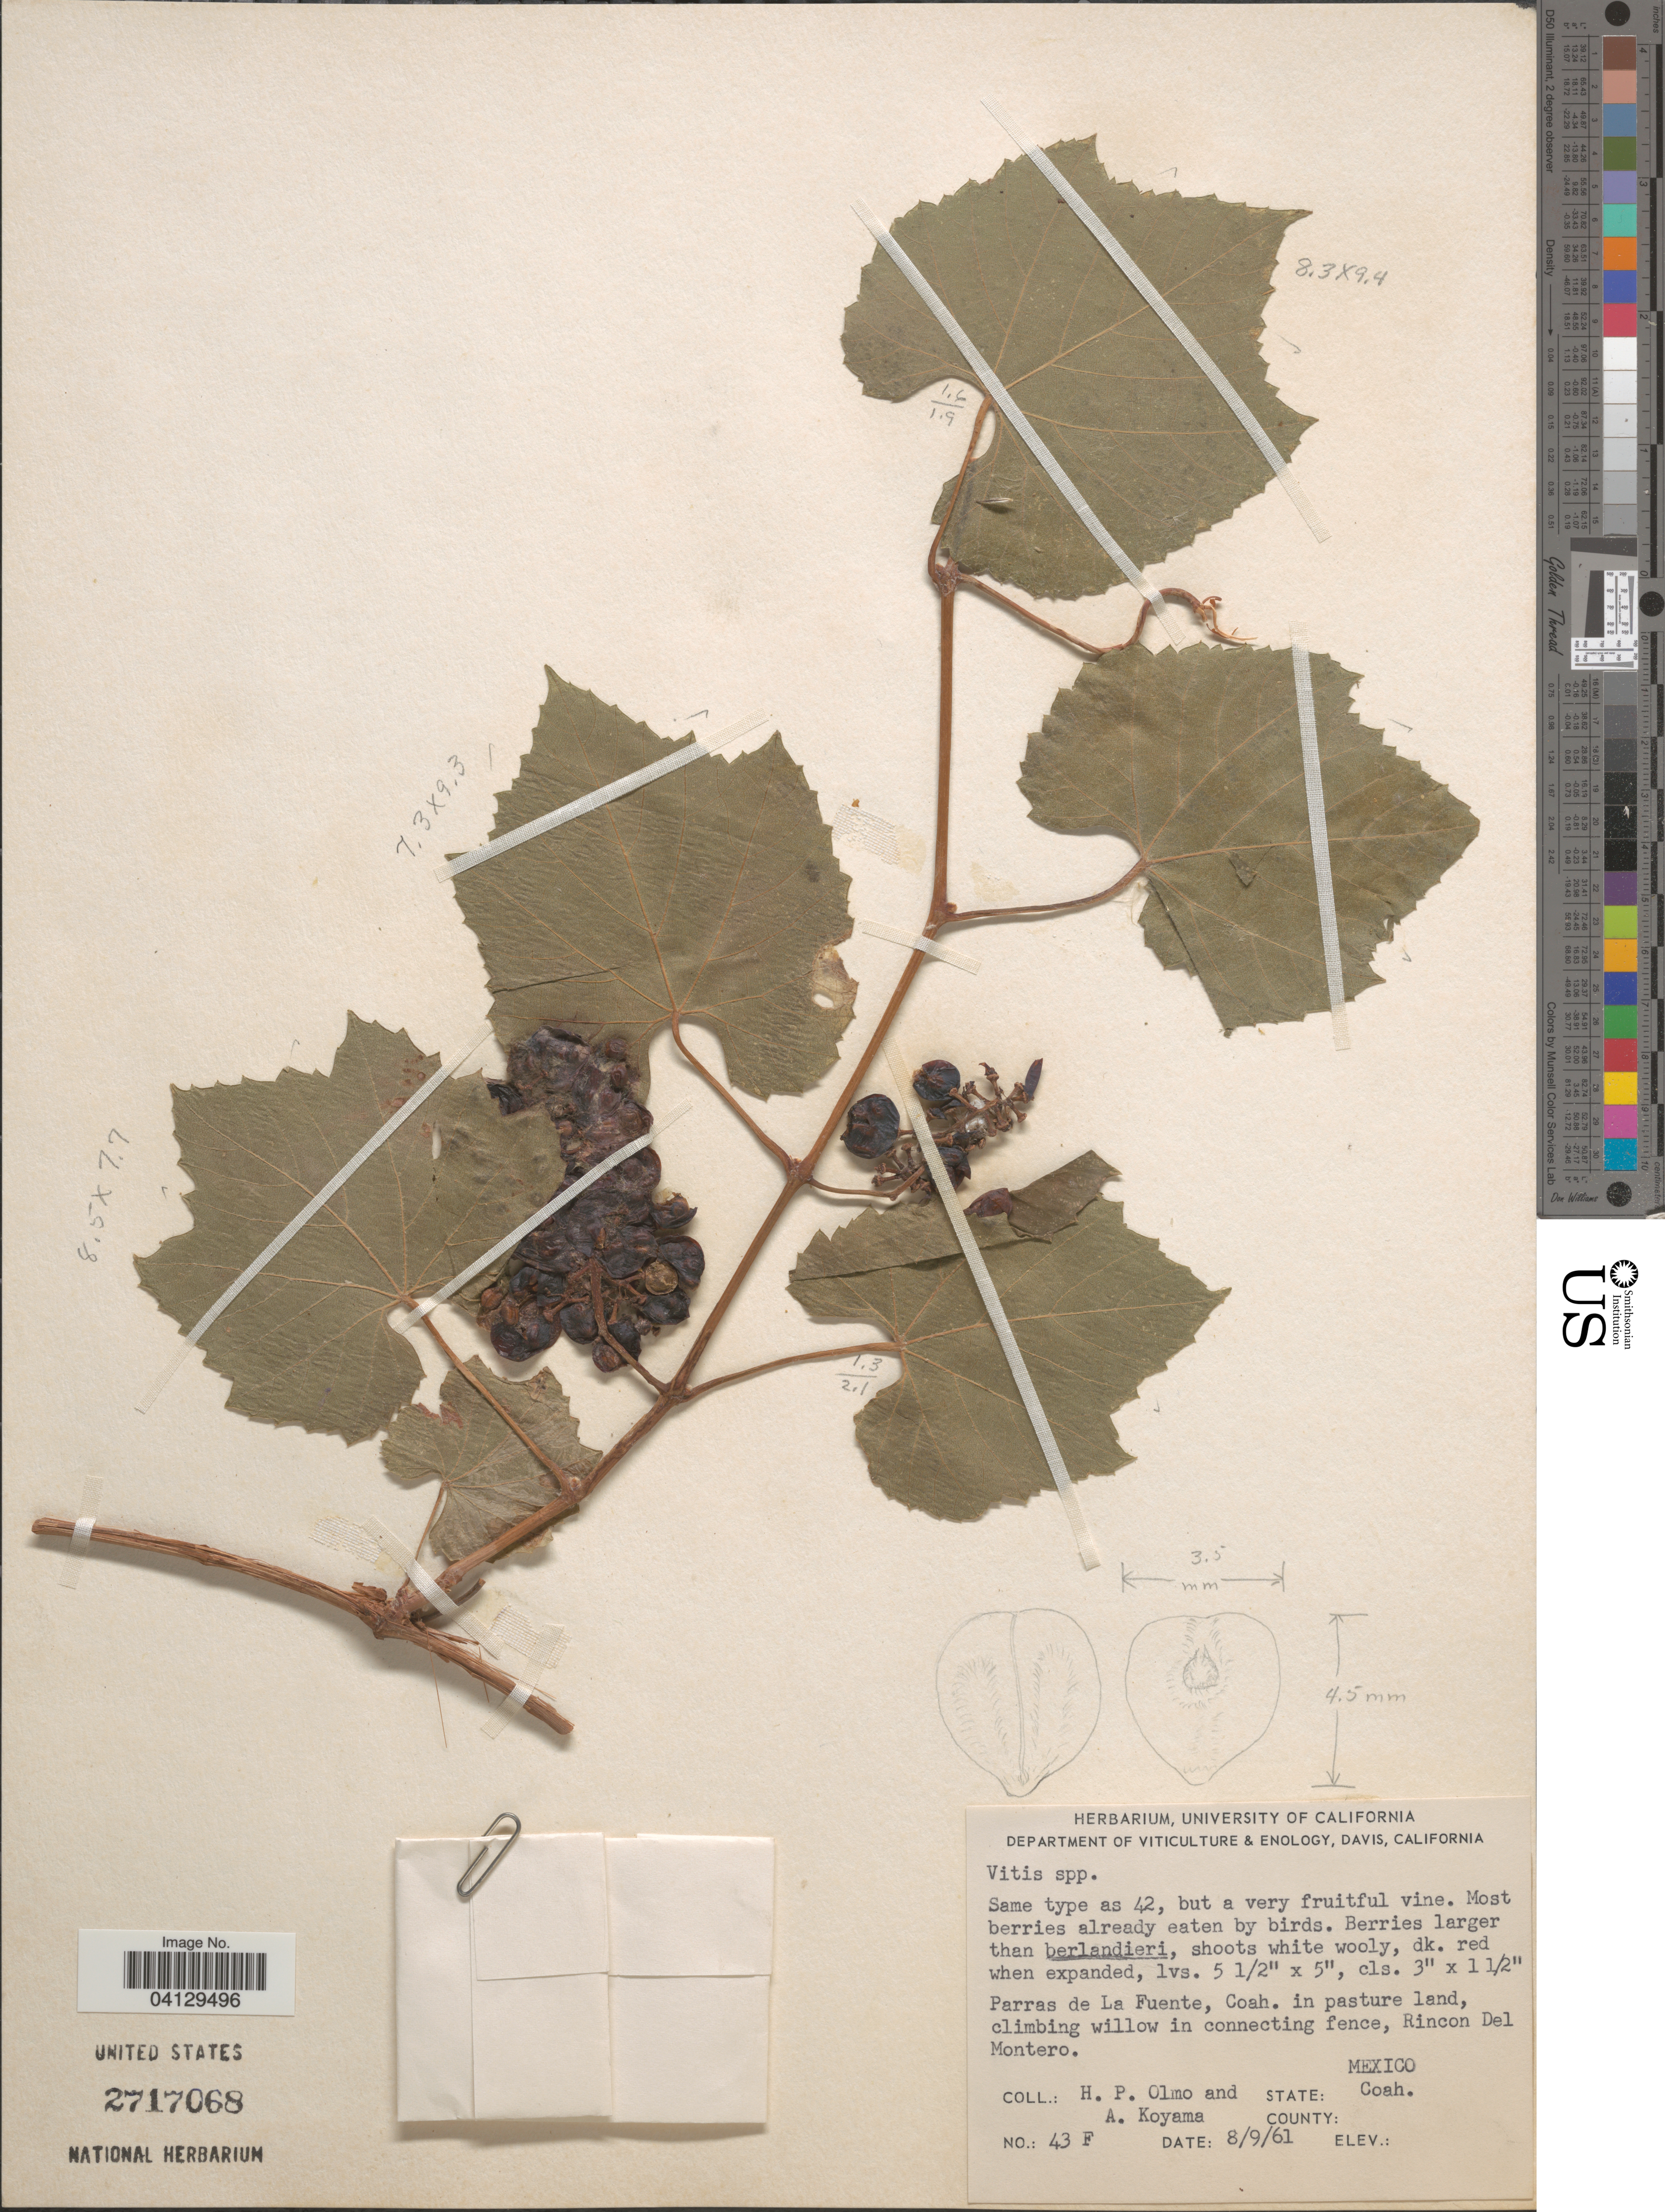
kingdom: Plantae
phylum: Tracheophyta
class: Magnoliopsida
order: Vitales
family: Vitaceae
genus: Vitis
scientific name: Vitis sp.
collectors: H. Olmo & A. Koyama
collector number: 43F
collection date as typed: Transcribed d/m/y: 9/8/61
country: Mexico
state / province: Coahuila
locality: Parras de La Fuente, in pasture land, climbing willow in connecting fence, Rincon Del Montero.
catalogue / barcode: US 2717068